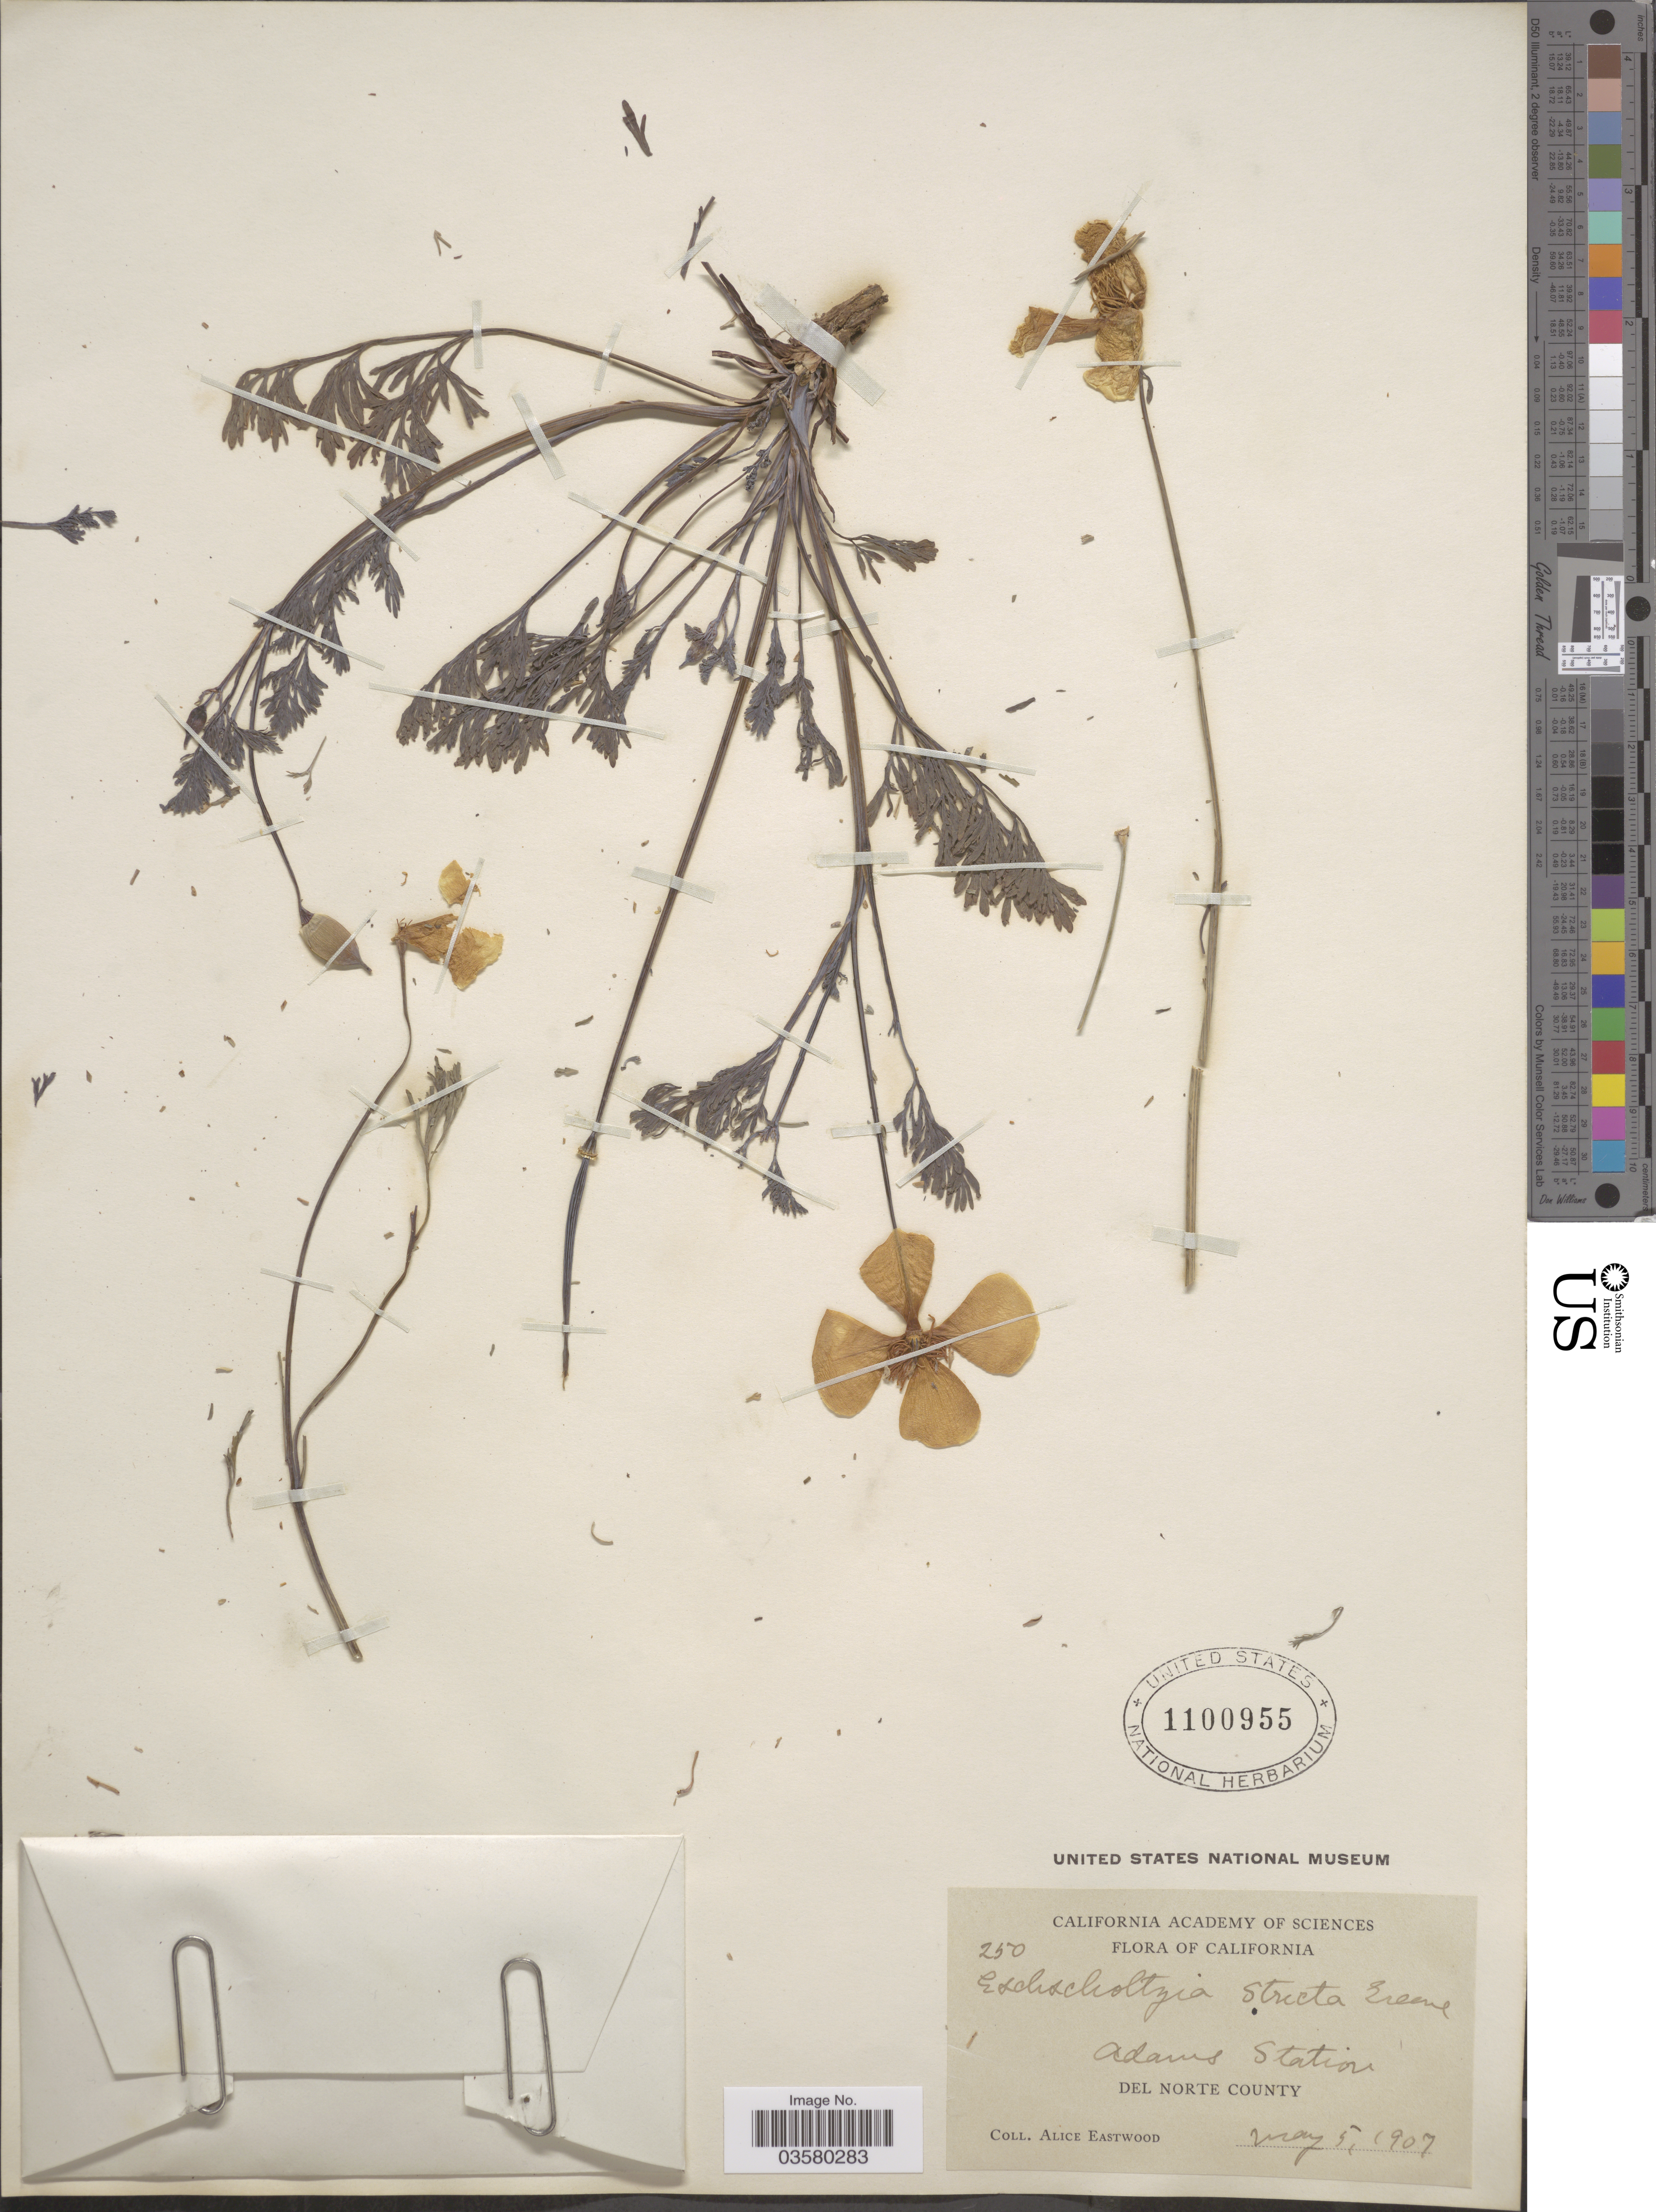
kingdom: Plantae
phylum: Tracheophyta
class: Magnoliopsida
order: Ranunculales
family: Papaveraceae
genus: Eschscholzia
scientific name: Eschscholzia californica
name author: Cham.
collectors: A. Eastwood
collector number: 250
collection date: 1907-05-05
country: United States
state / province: California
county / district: Del Norte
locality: Adams Station. Del Norte County.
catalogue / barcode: US 1100955